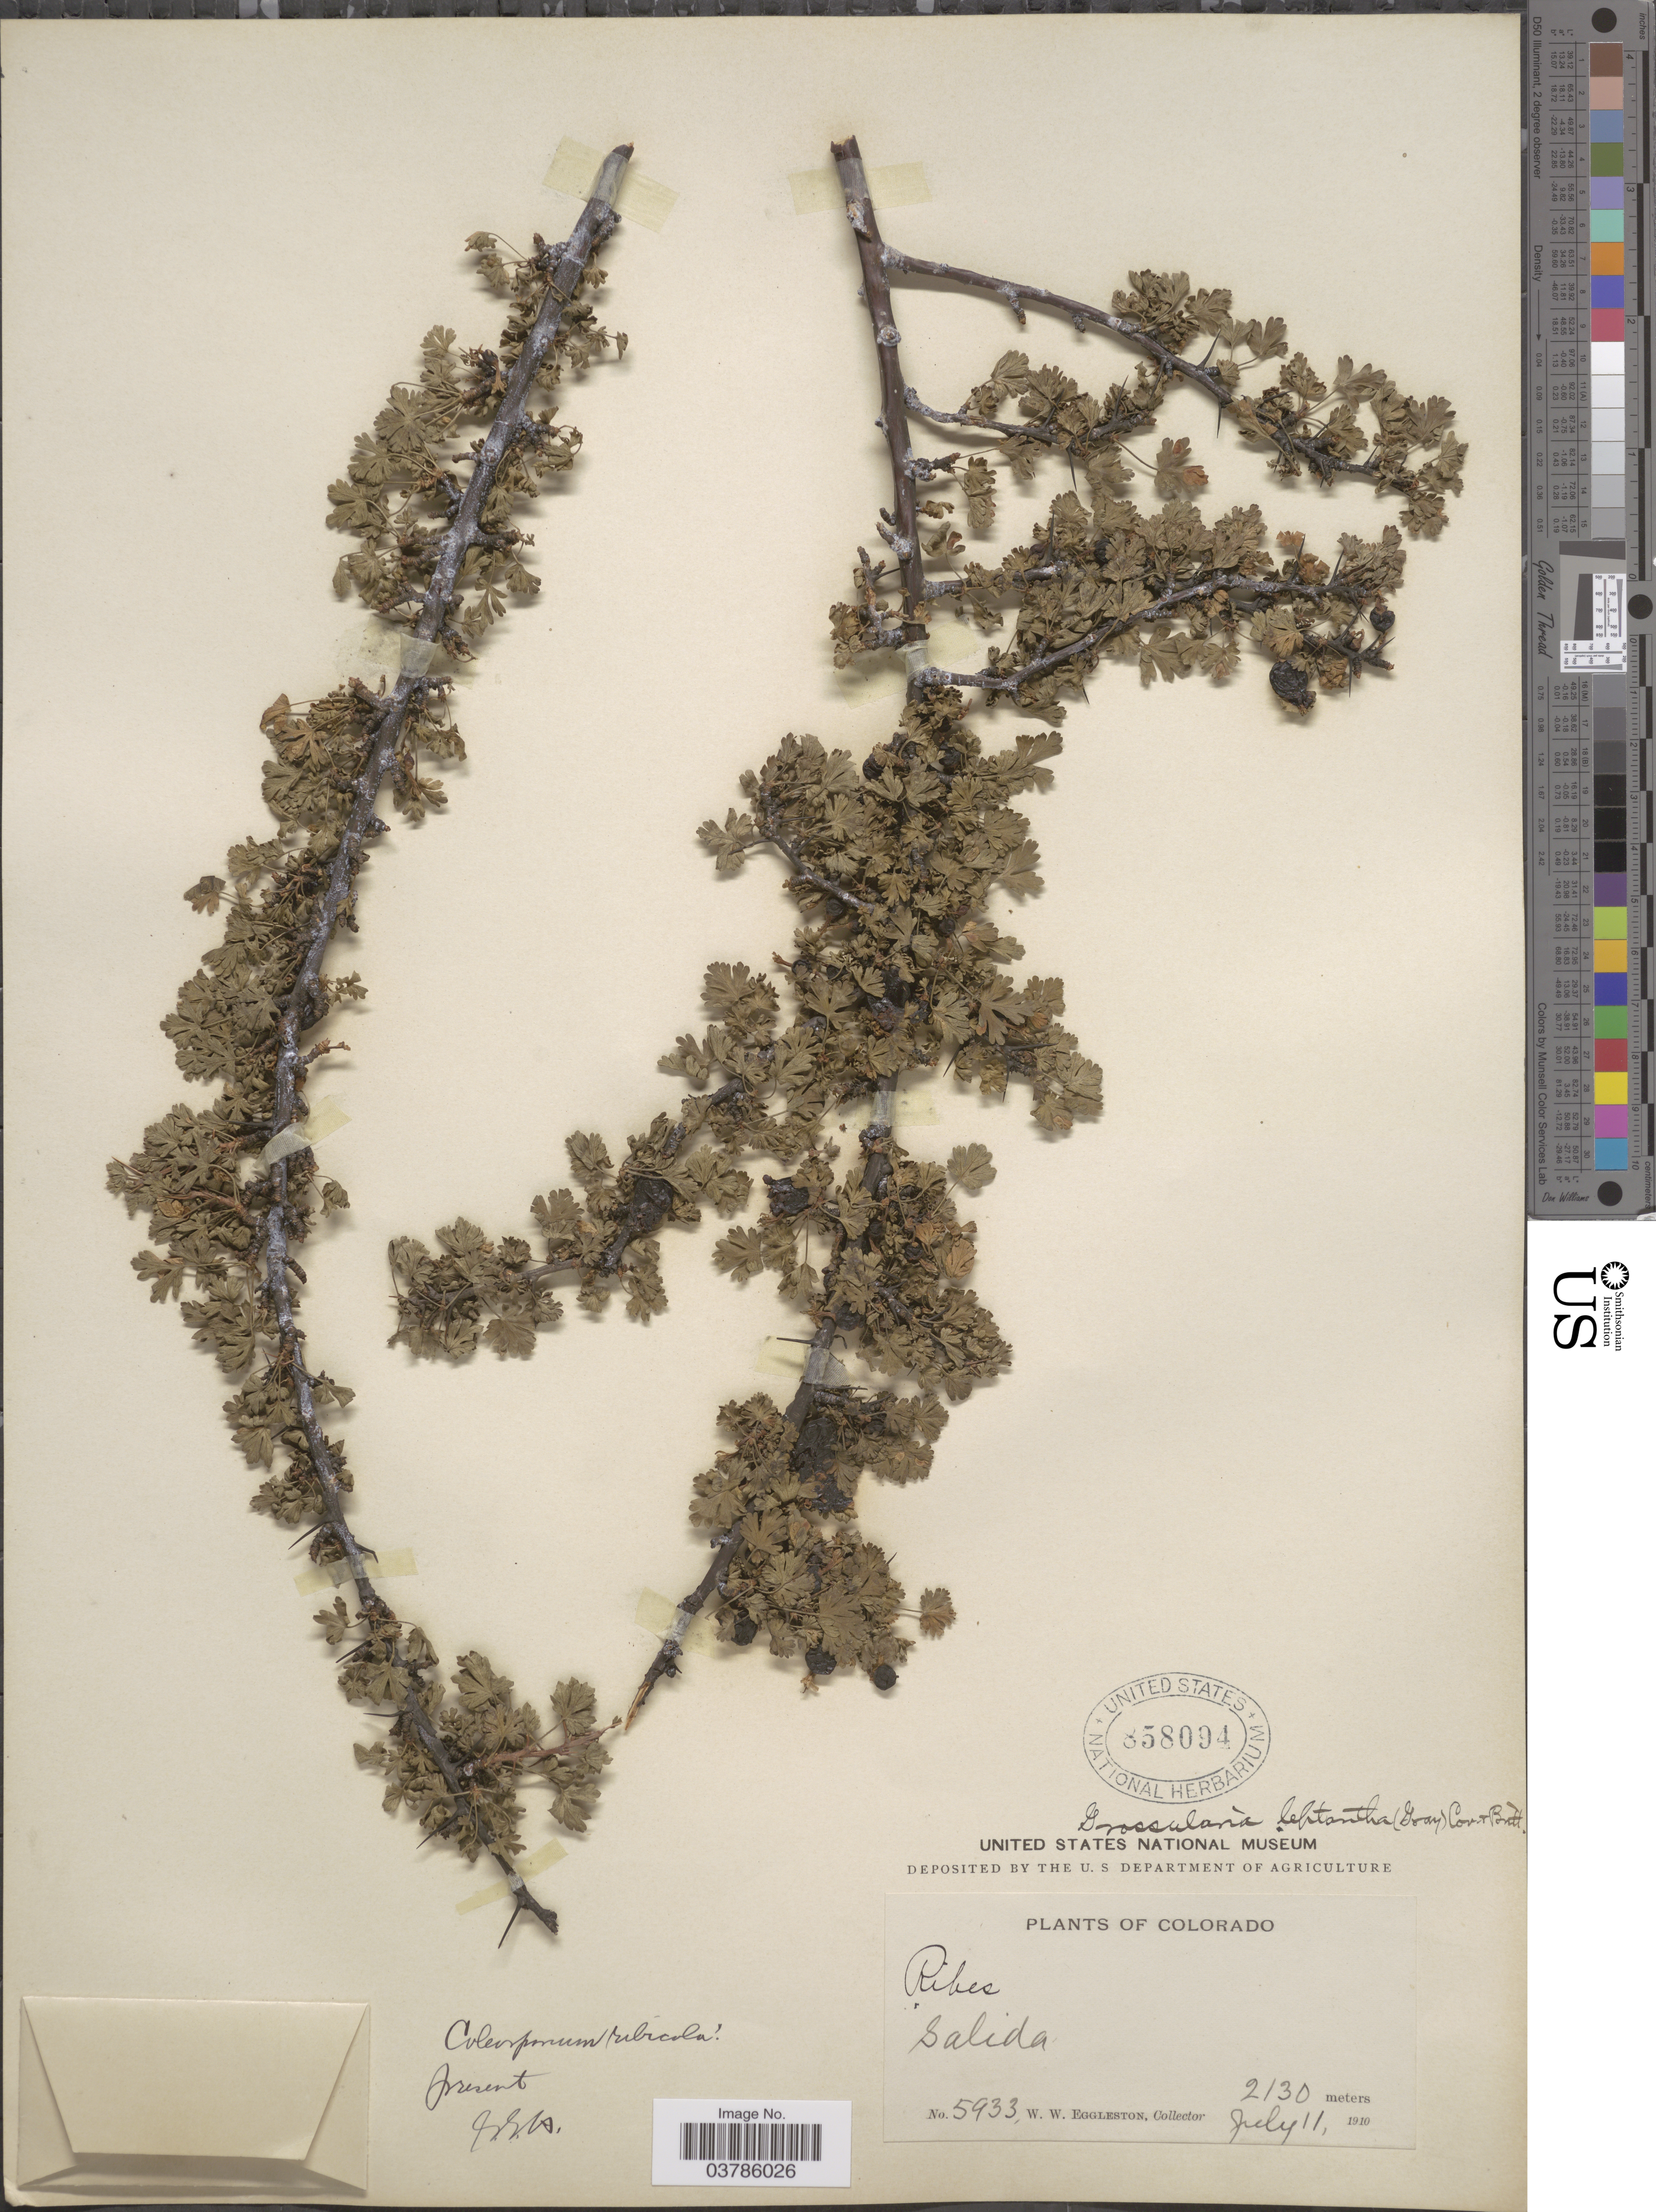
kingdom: Plantae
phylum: Tracheophyta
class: Magnoliopsida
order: Saxifragales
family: Grossulariaceae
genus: Ribes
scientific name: Ribes leptanthum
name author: A. Gray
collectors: W. W. Eggleston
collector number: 5933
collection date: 1910-07-11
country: United States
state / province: Colorado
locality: Salida.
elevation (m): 2130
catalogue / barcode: US 858094